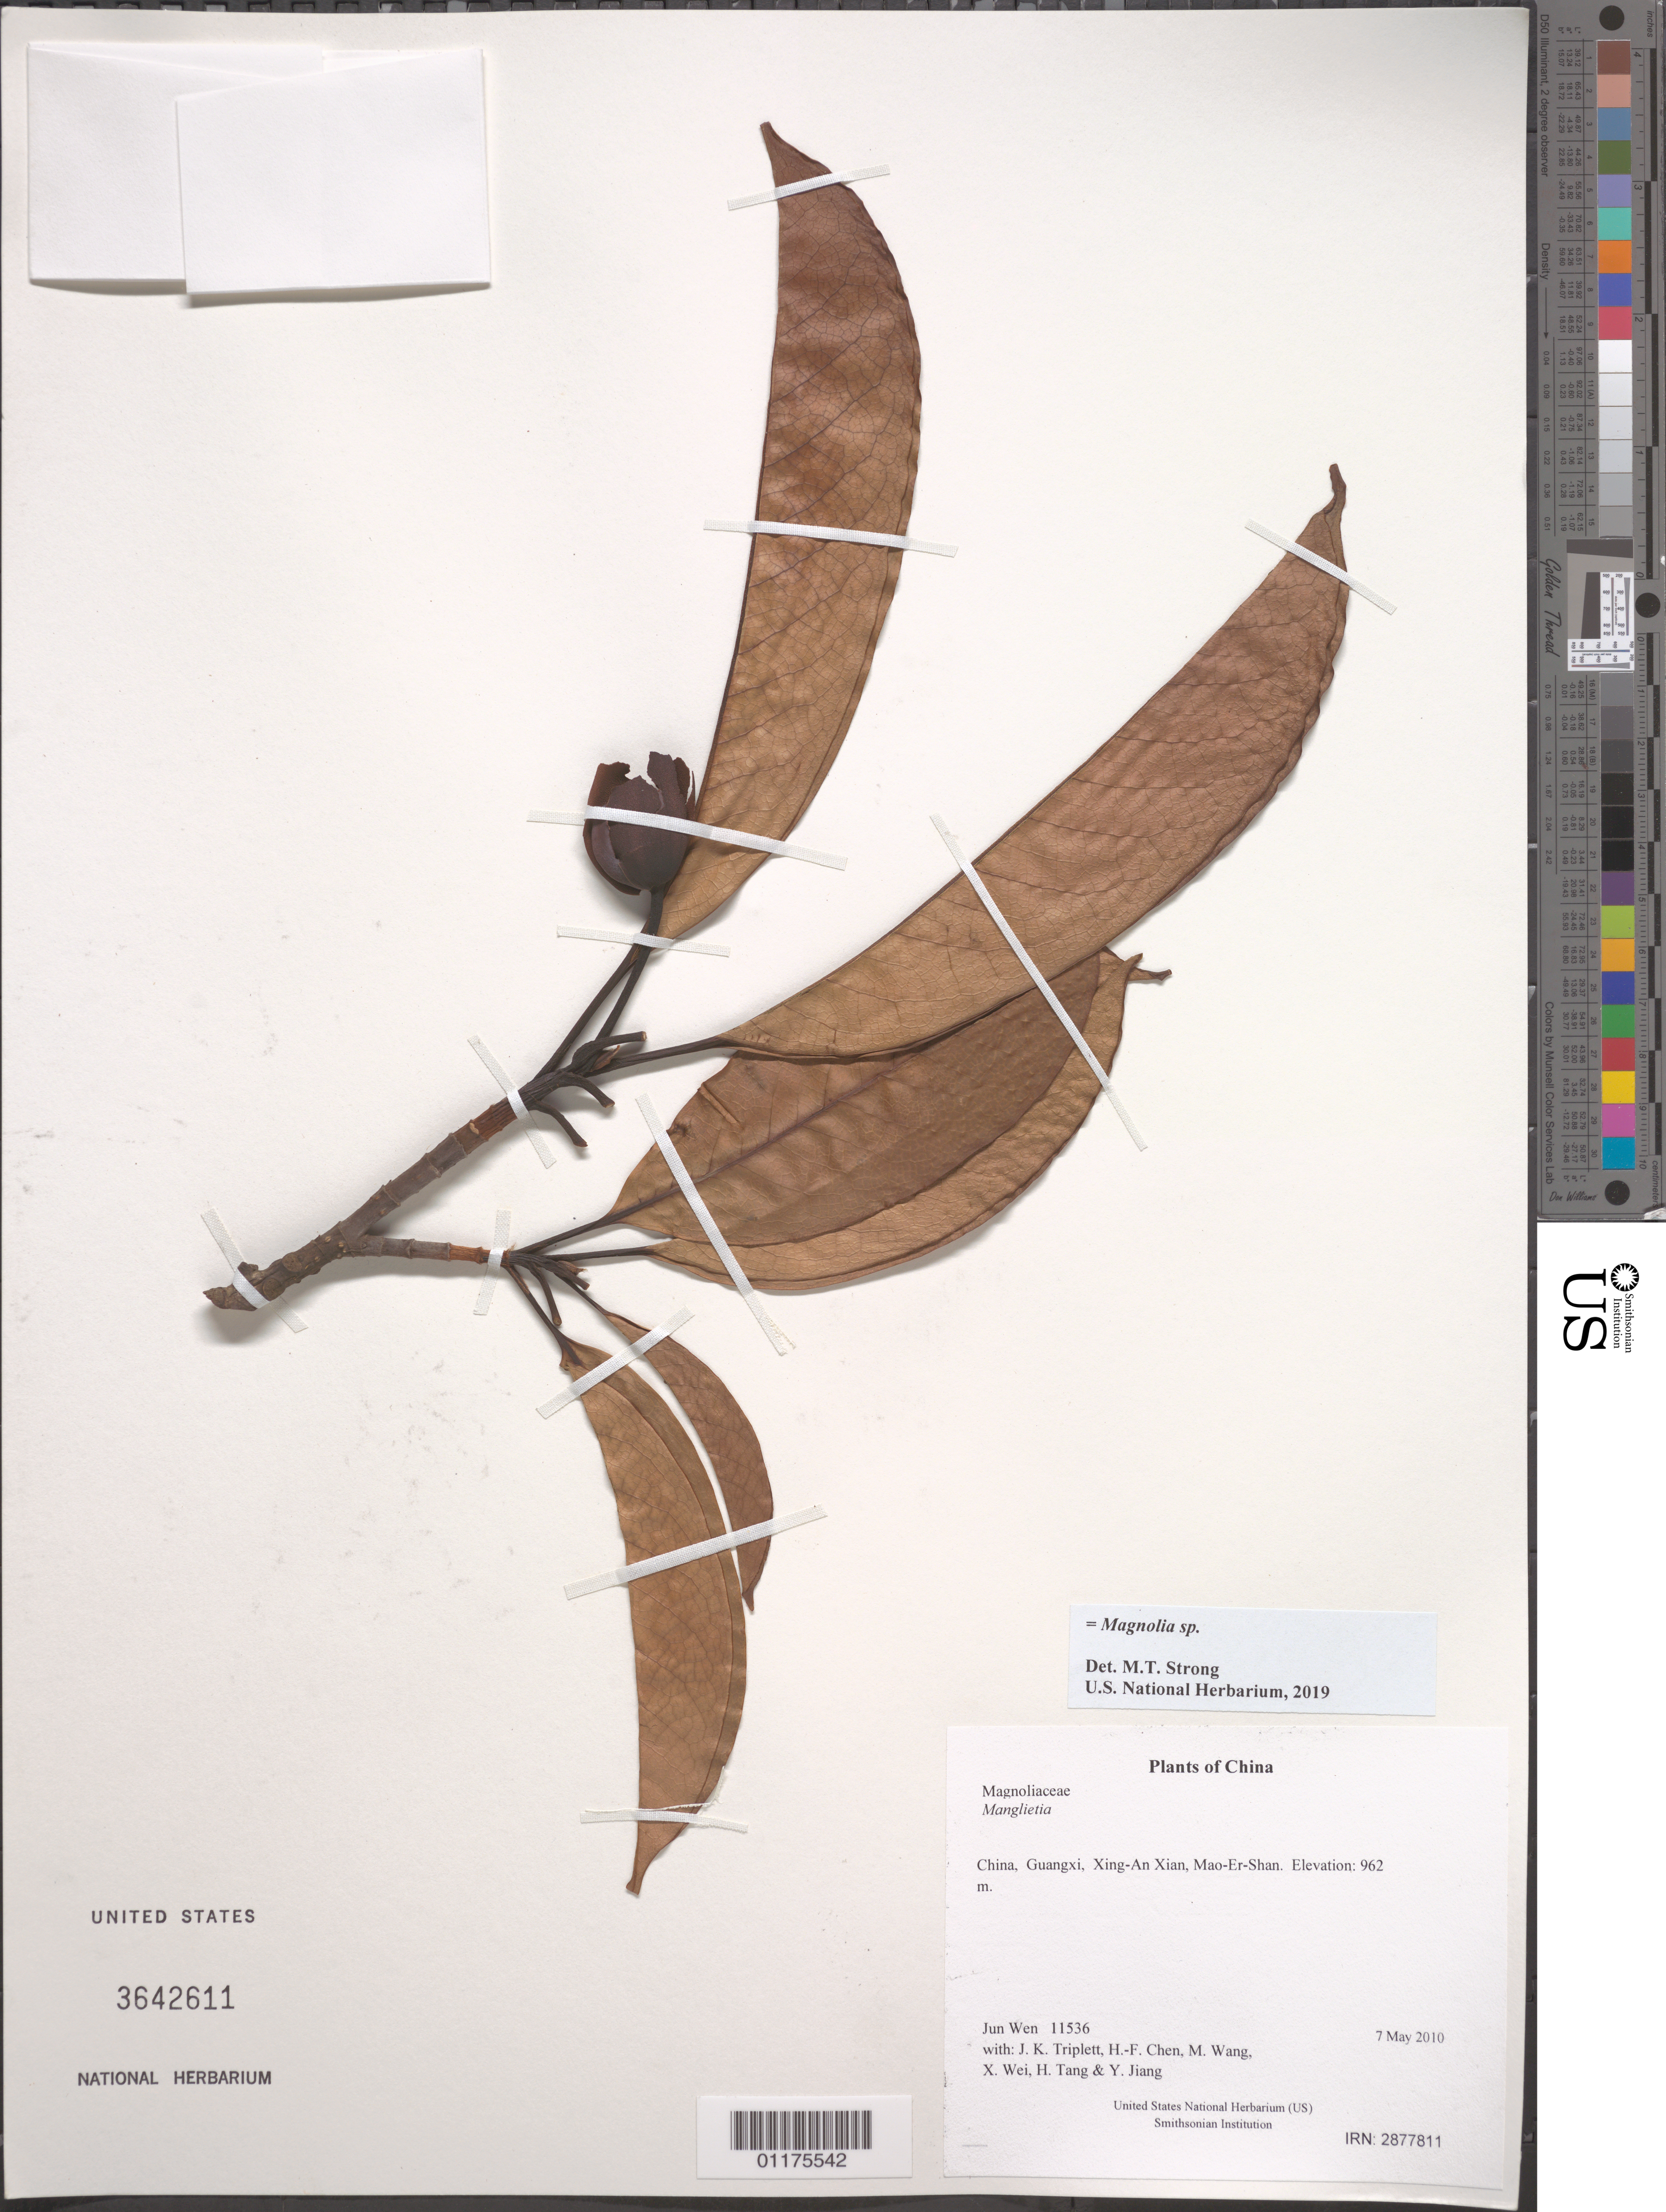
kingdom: Plantae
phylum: Tracheophyta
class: Magnoliopsida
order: Magnoliales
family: Magnoliaceae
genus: Magnolia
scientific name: Magnolia sp.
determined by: Strong, Mark T., (BOT), Smithsonian Institution - National Museum of Natural History (UNITED STATES)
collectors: J. Wen, J. K. Triplett, H.-F. Chen, M. Wang, X. Wei, H. Tang & Y. Jiang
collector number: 11536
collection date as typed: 7 May 2010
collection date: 2010-05-07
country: China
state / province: Guangxi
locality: Xing-An Xian, Mao-Er-Shan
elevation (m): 962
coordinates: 25 51.410 N, 110 29.704 E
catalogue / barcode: US 3642611